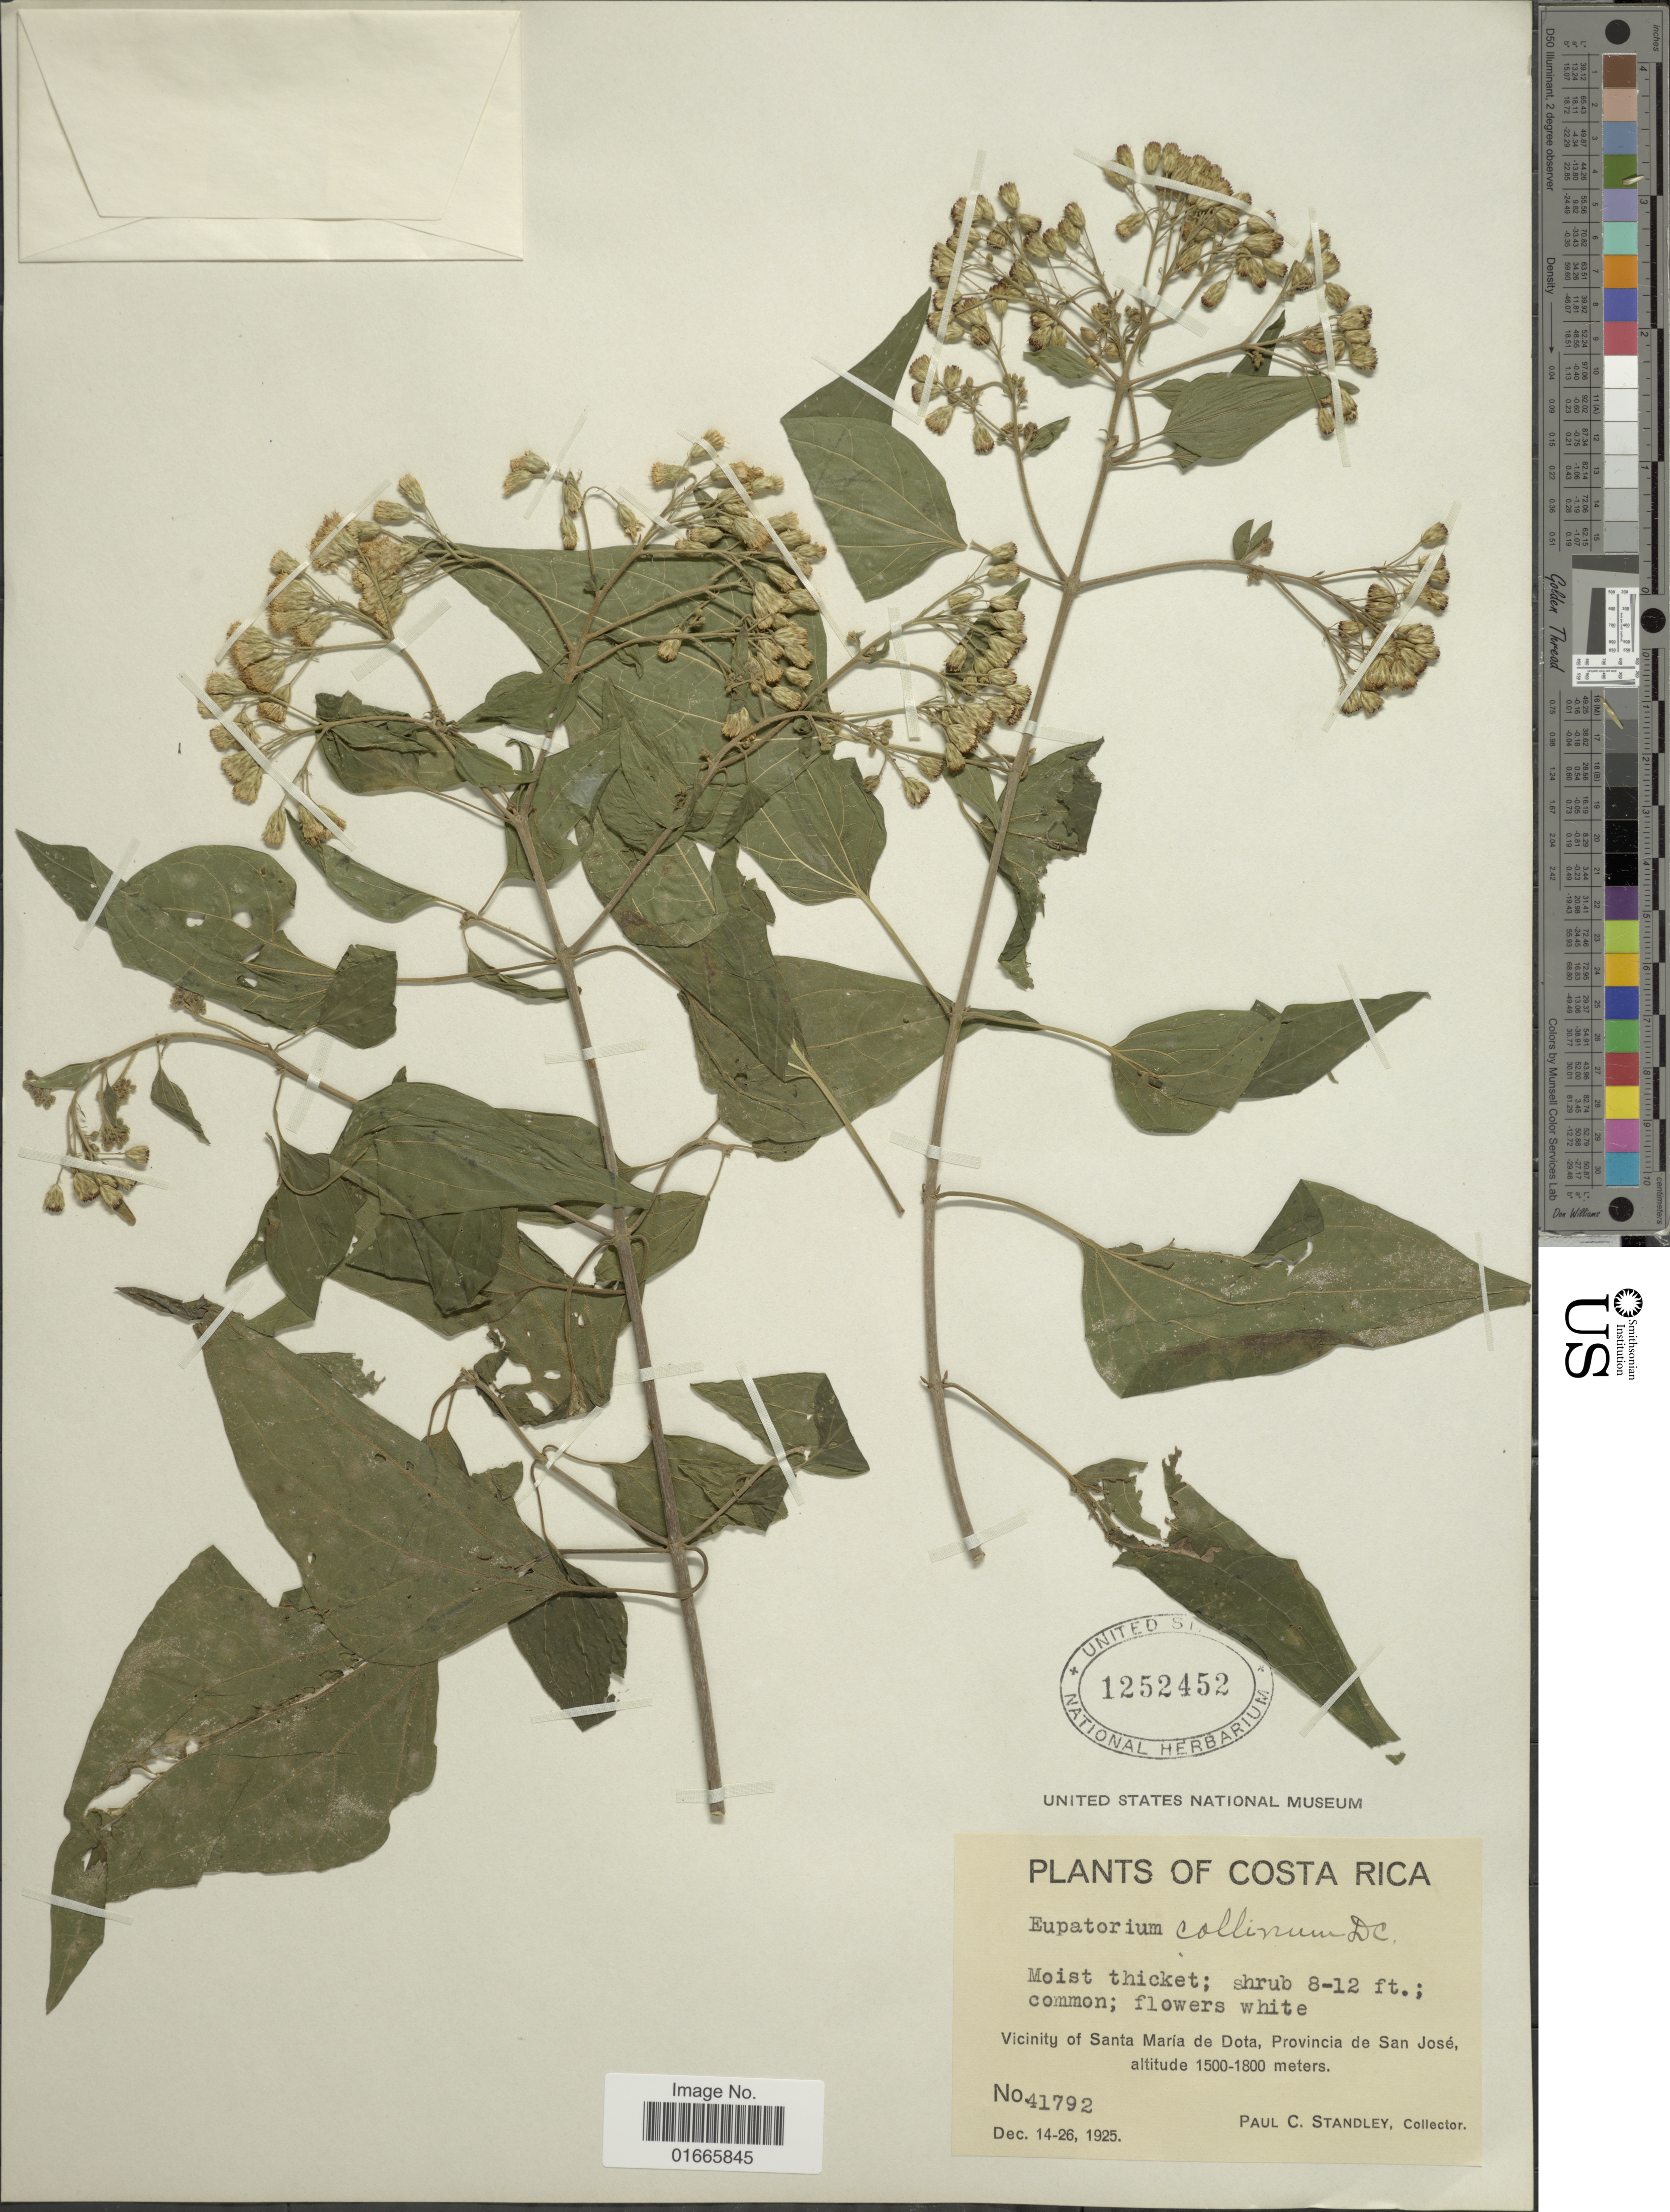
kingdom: Plantae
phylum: Tracheophyta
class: Magnoliopsida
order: Asterales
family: Asteraceae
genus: Chromolaena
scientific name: Chromolaena collina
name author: (DC.) R.M. King & H. Rob.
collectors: P. C. Standley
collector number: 41792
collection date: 1925-12-14/1925-12-26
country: Costa Rica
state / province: San José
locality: Vicinity of Santa Maria de Dota, Provincia de San Jose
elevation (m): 1500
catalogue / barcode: US 1252452